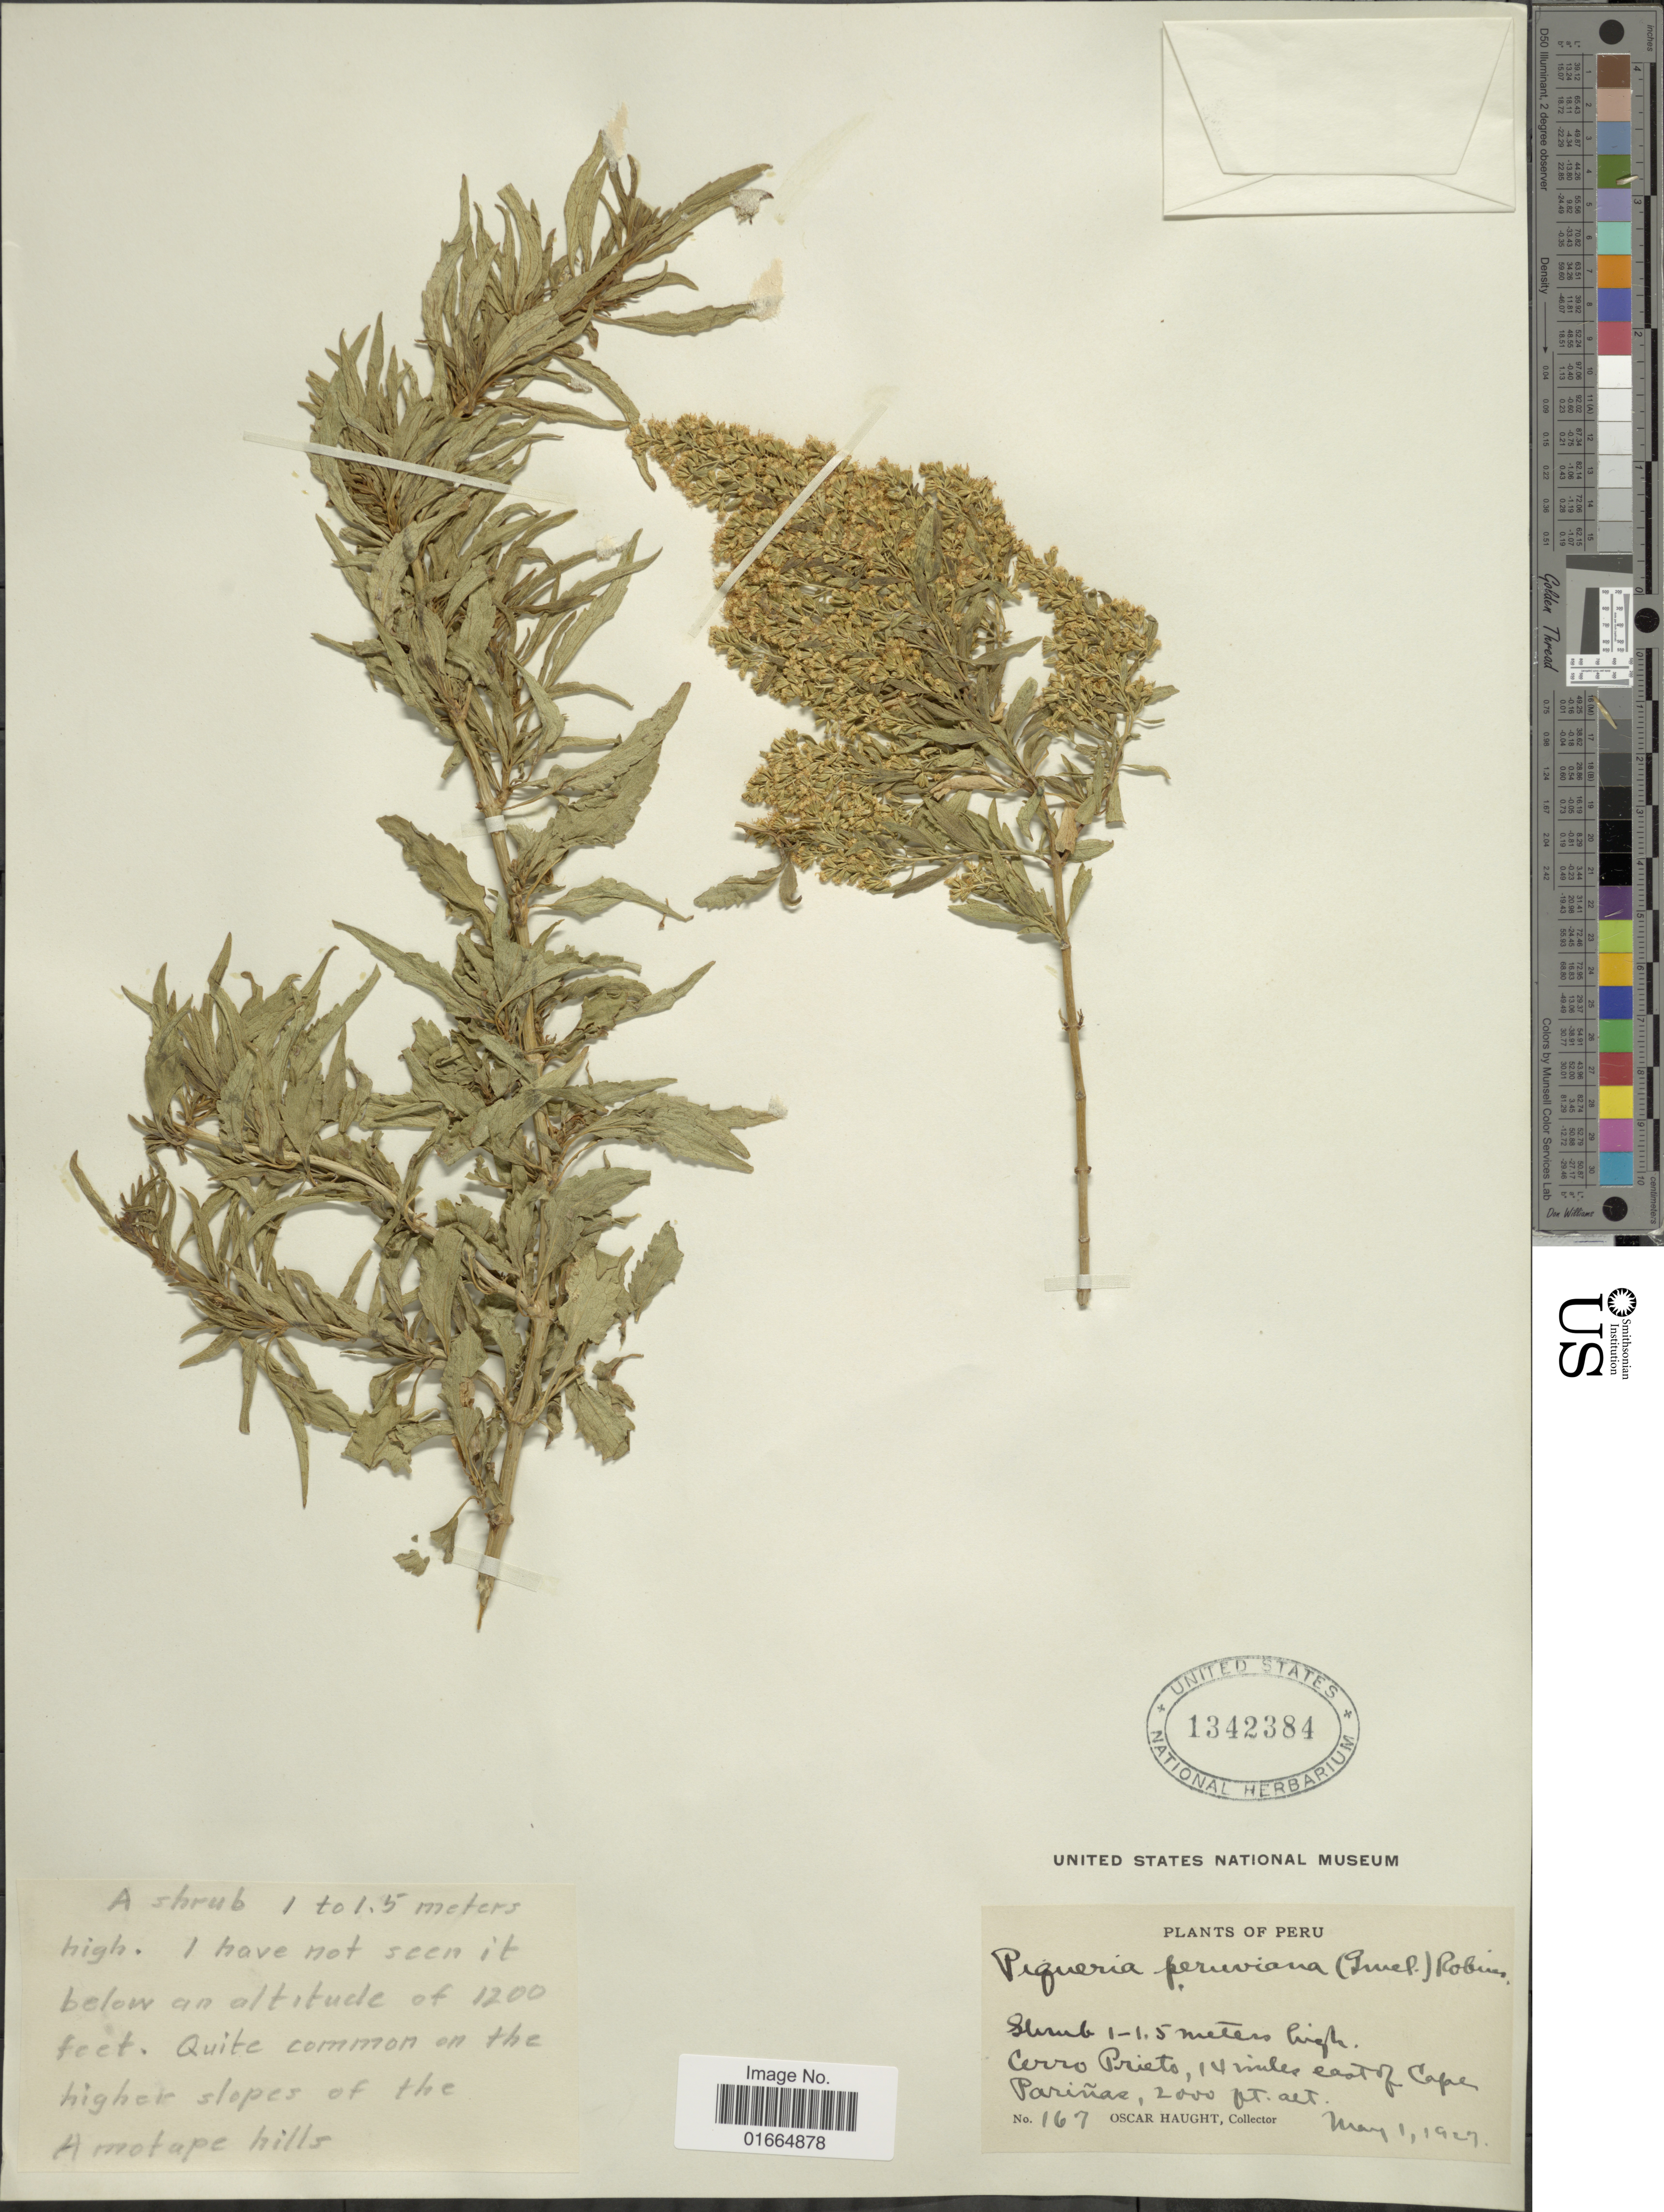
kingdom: Plantae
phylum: Tracheophyta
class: Magnoliopsida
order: Asterales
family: Asteraceae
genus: Ophryosporus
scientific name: Ophryosporus peruvianus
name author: (J.F. Gmel.) R.M. King & H. Rob.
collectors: O. L. Haught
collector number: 167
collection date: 1927-05-01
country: Peru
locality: Cerro Prieto, 14 miles east of Cape Pariñas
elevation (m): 610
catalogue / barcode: US 1342384